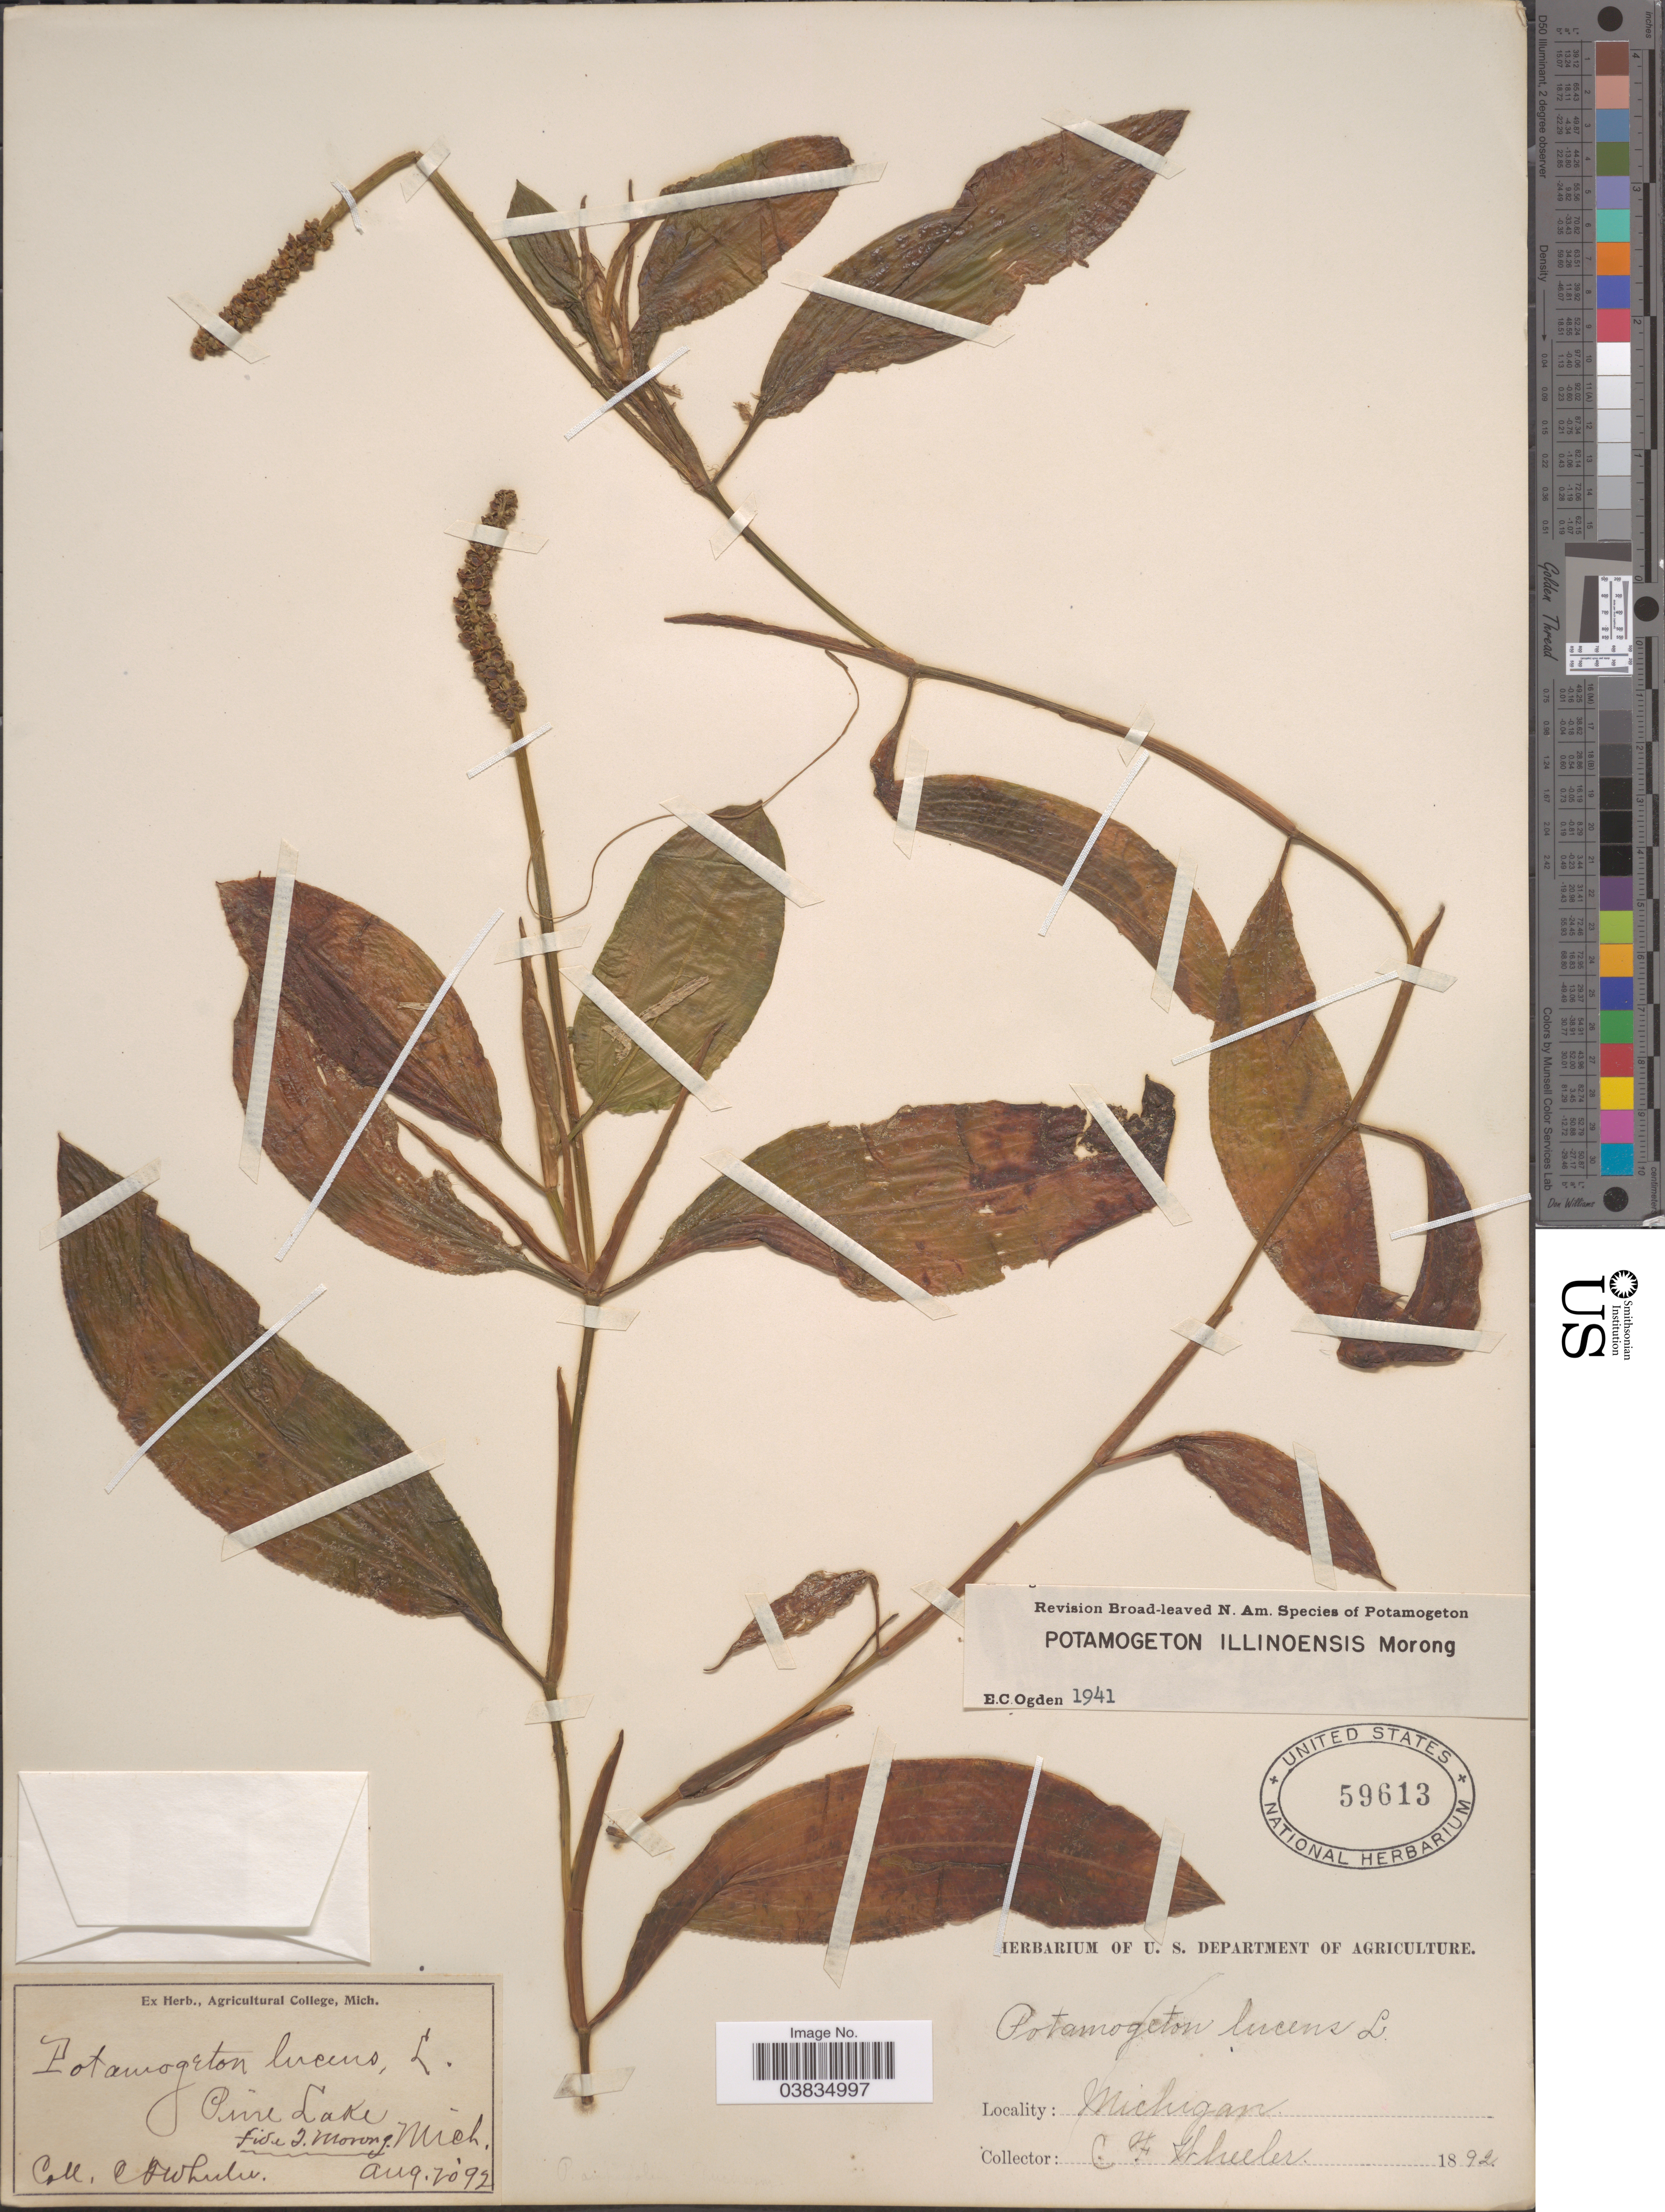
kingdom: Plantae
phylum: Tracheophyta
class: Liliopsida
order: Alismatales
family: Potamogetonaceae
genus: Potamogeton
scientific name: Potamogeton illinoensis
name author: Morong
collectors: C. Wheeler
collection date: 1892-08-20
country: United States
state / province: Michigan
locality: Pine Lake.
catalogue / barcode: US 59613